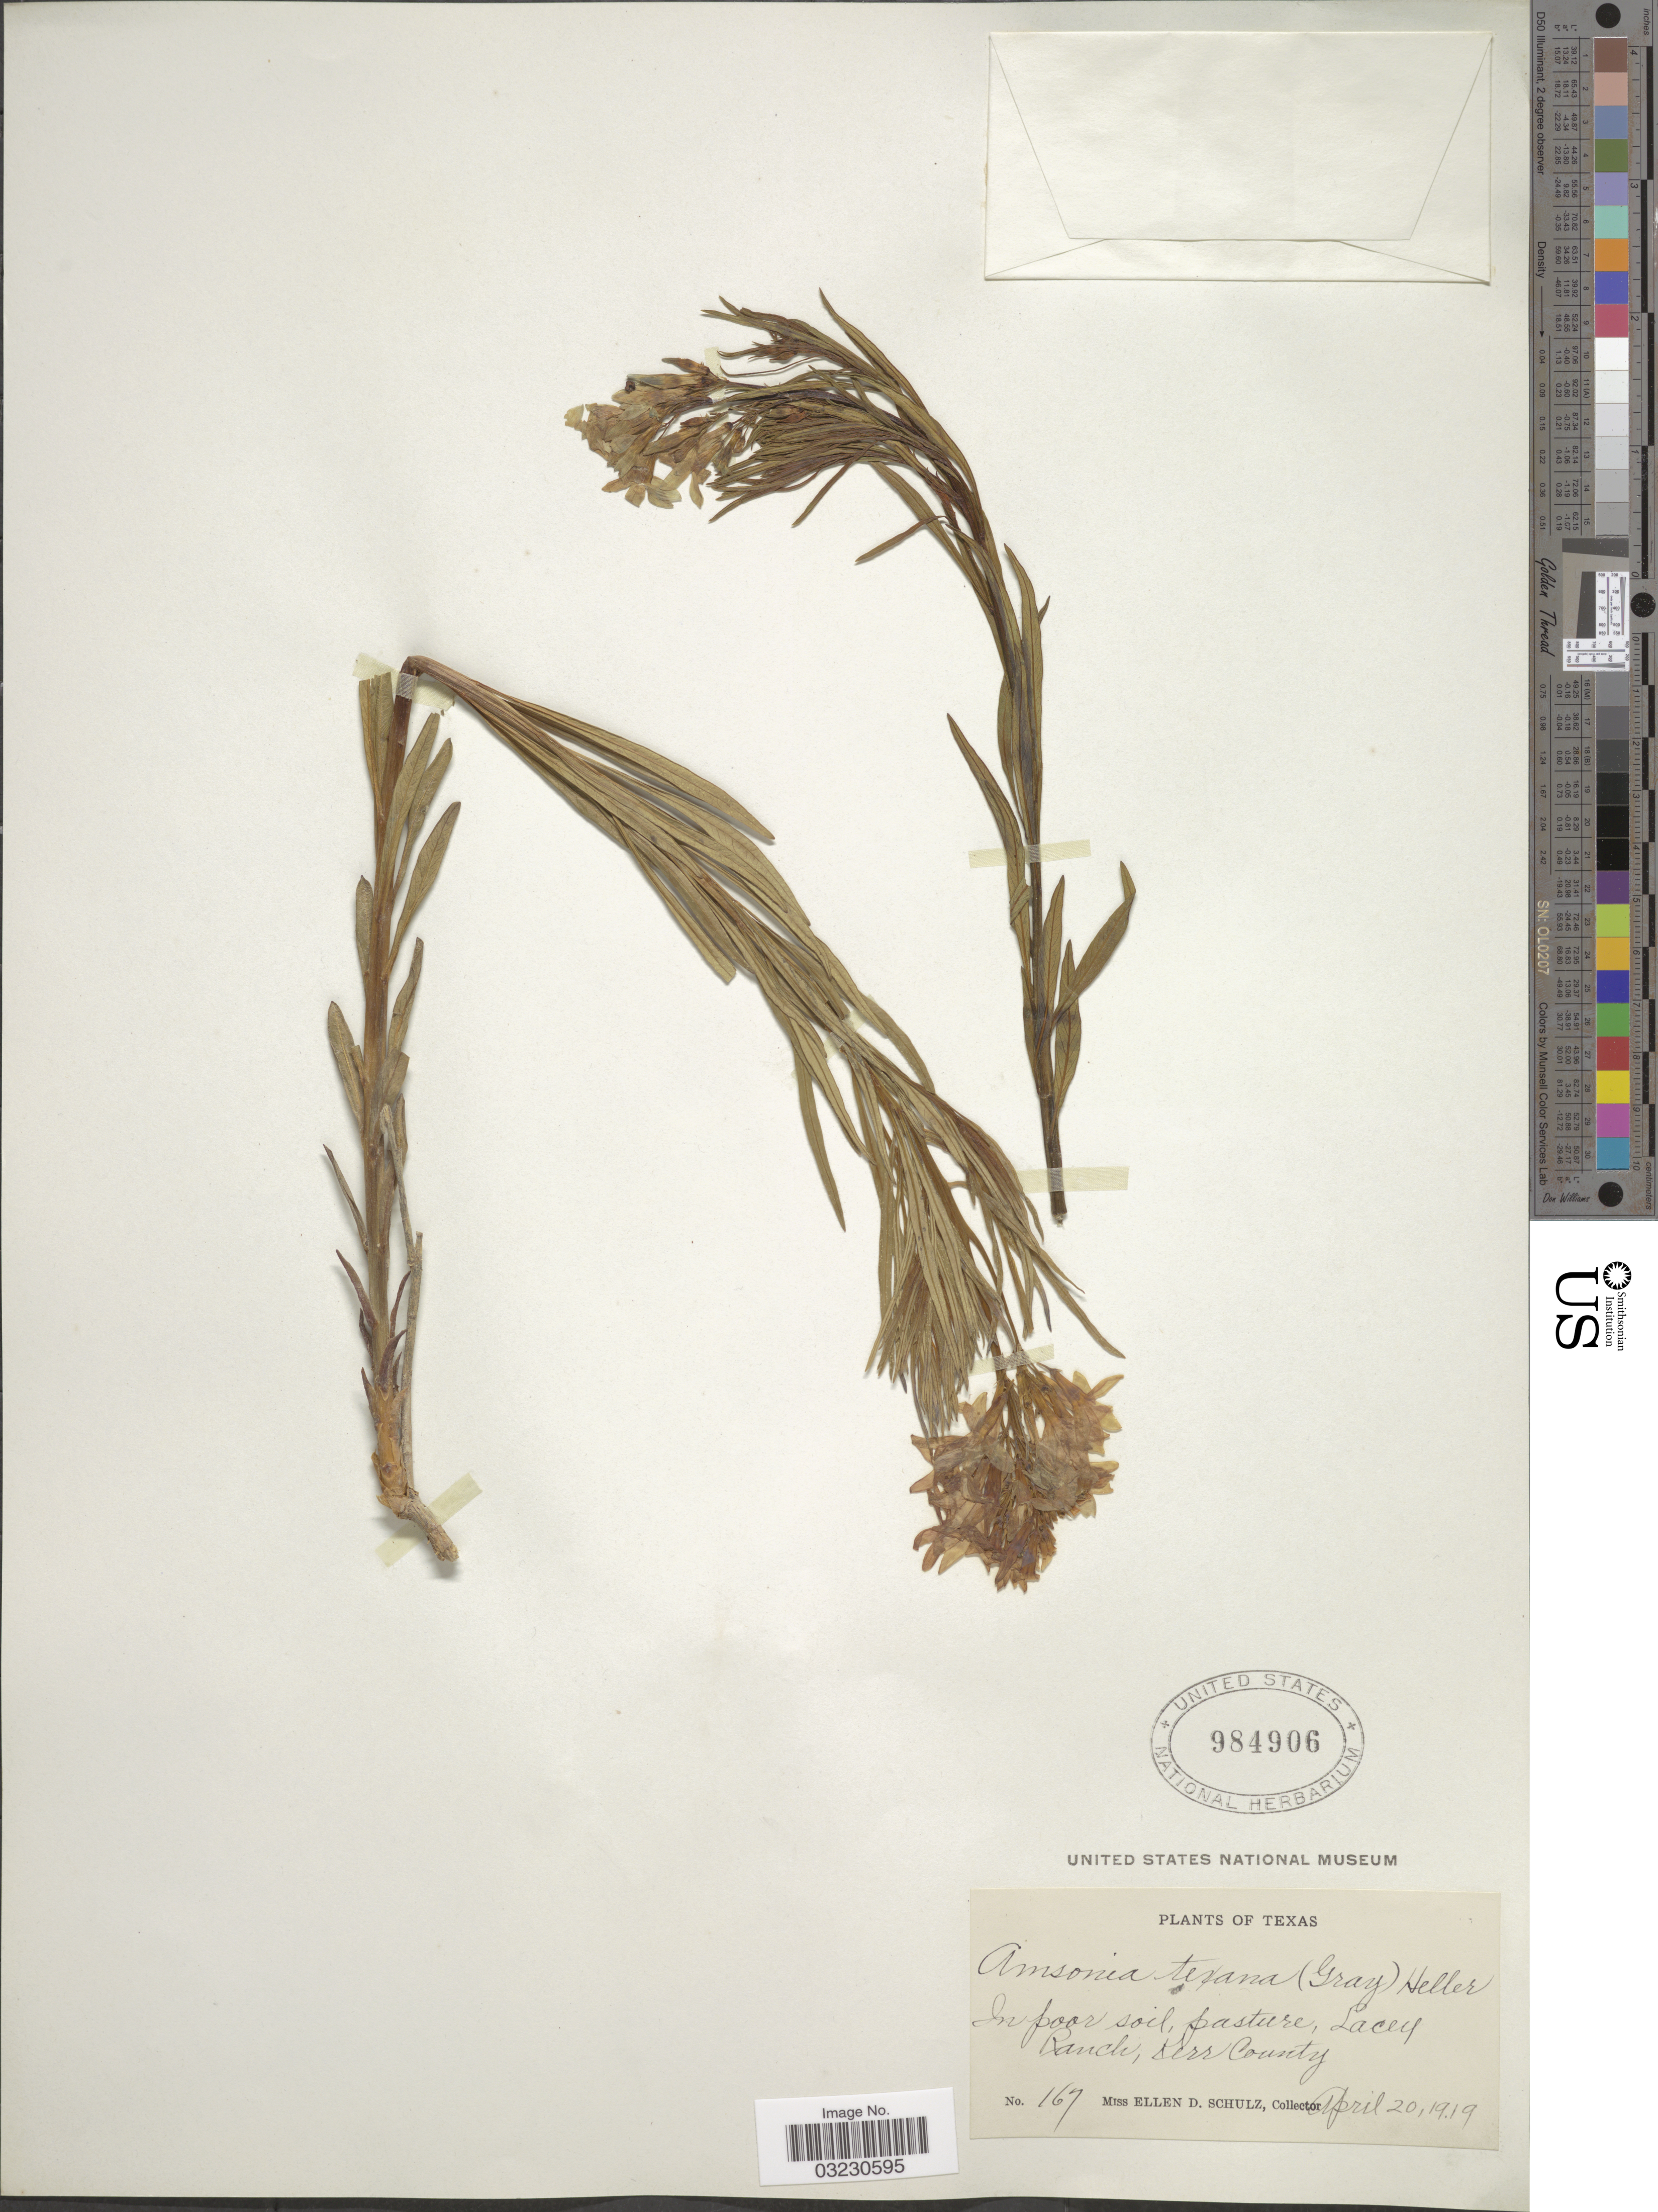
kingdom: Plantae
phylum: Tracheophyta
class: Magnoliopsida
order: Gentianales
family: Apocynaceae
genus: Amsonia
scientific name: Amsonia texana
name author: (A. Gray) A. Heller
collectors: E. D. Schulz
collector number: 167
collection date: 1919-04-20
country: United States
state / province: Texas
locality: In poor soil, pasture, Lacey Ranch, Kerr County.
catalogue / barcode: US 984906